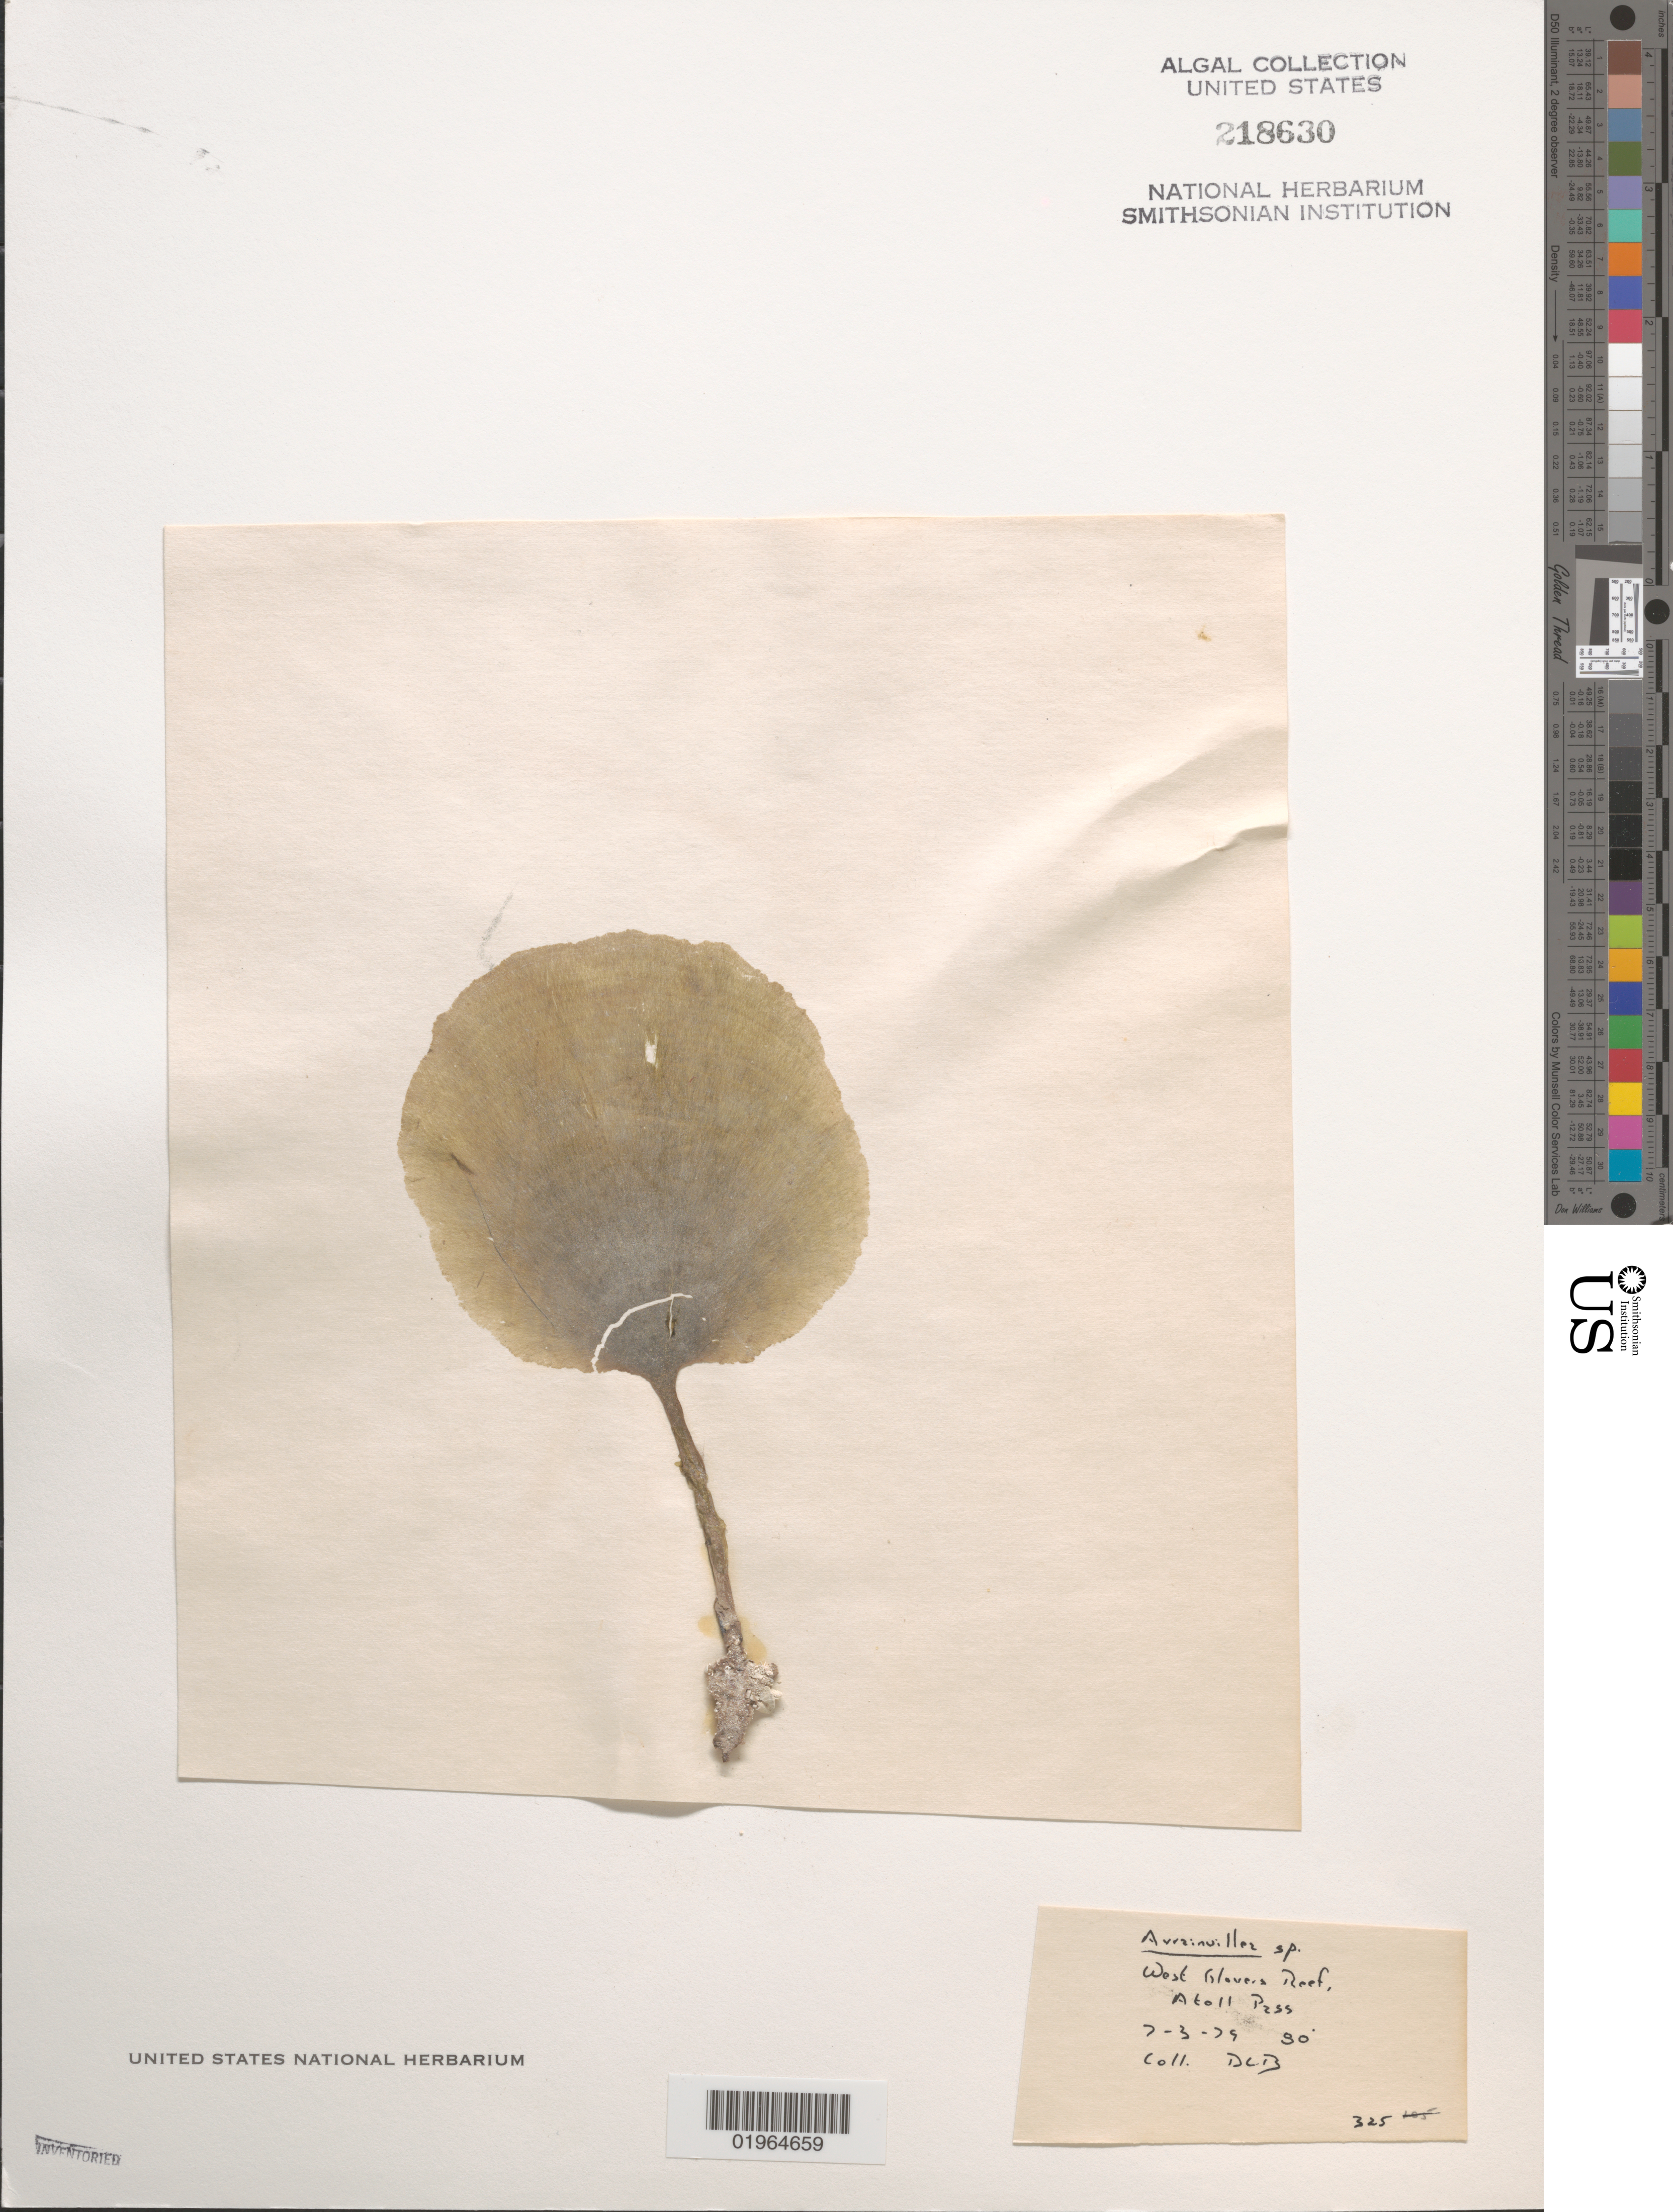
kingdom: Plantae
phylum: Chlorophyta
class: Ulvophyceae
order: Bryopsidales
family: Dichotomosiphonaceae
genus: Avrainvillea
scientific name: Avrainvillea sp.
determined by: Ballantine, D. L.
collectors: D.L. Ballantine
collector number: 325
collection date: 1979-07-03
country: Belize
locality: West Glovers Reef, Atoll Pass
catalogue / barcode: US 218630